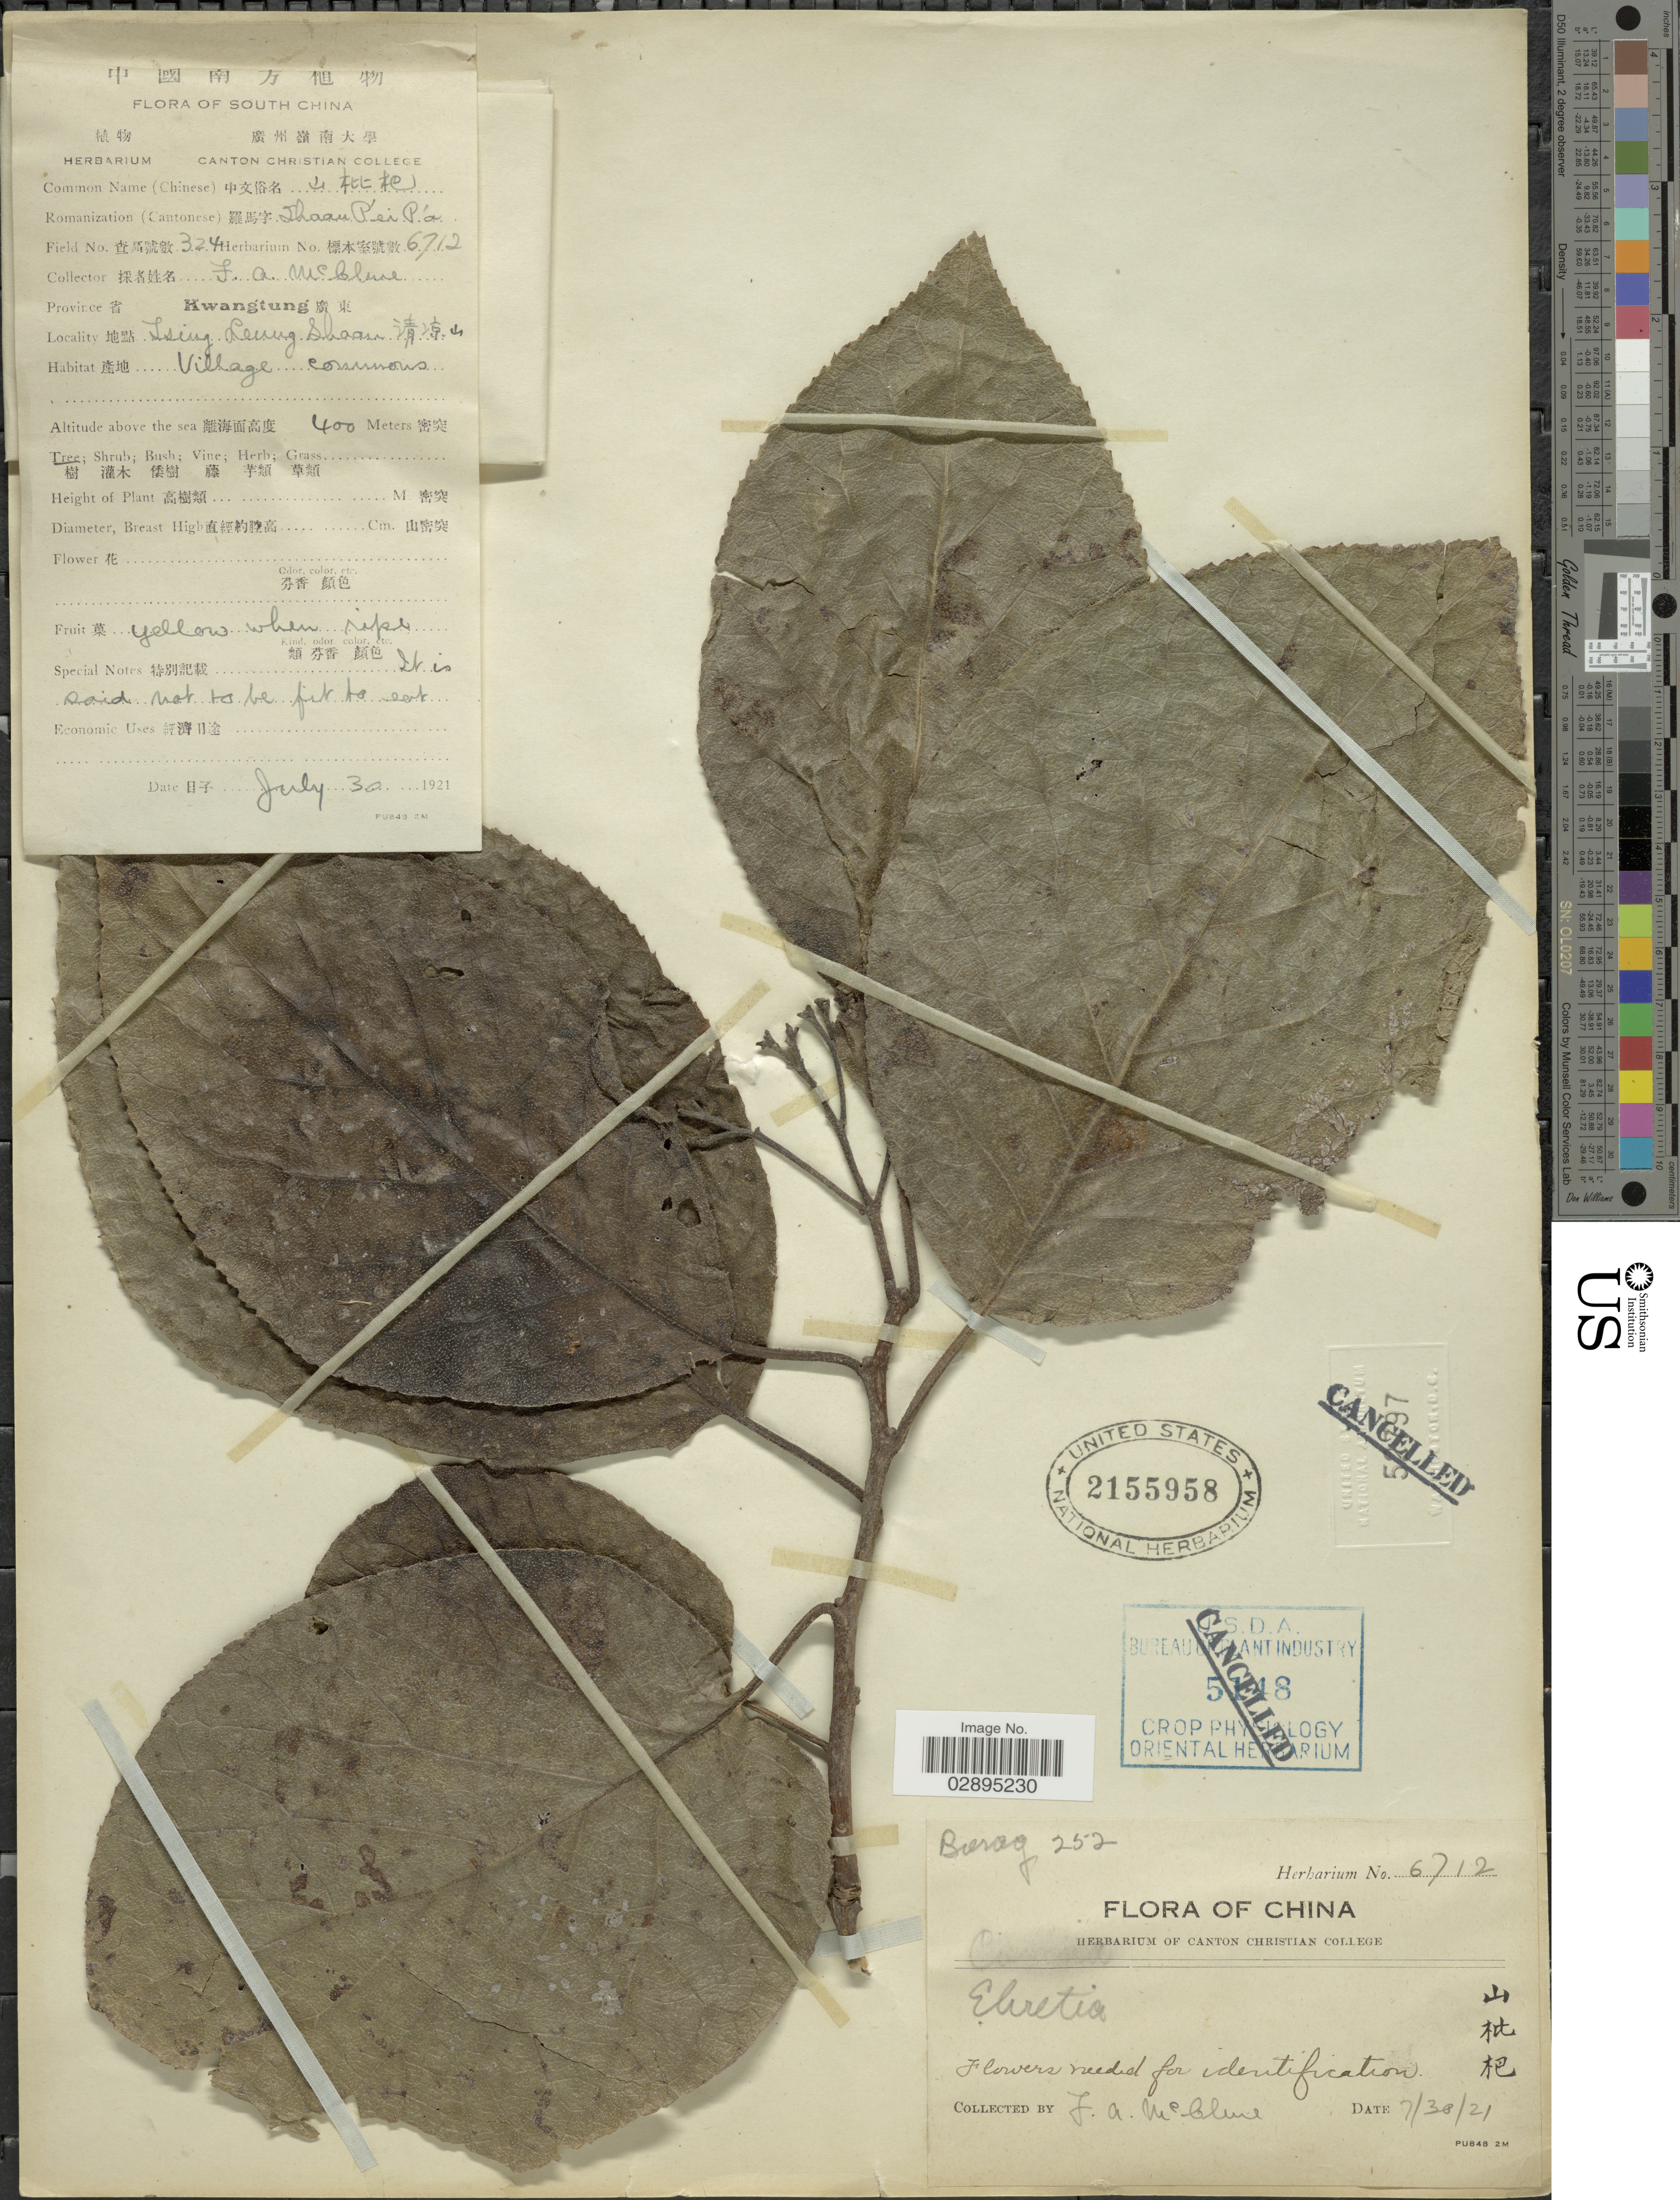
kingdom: Plantae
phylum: Tracheophyta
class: Magnoliopsida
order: Boraginales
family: Ehretiaceae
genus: Ehretia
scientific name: Ehretia dicksonii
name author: Hance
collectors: F. A. McClure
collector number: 324/6712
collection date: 1921-07-30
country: China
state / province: Guangdong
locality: South China. Province Kwangtung X. Tsing Leung Shaan X.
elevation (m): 400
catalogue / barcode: US 2155958